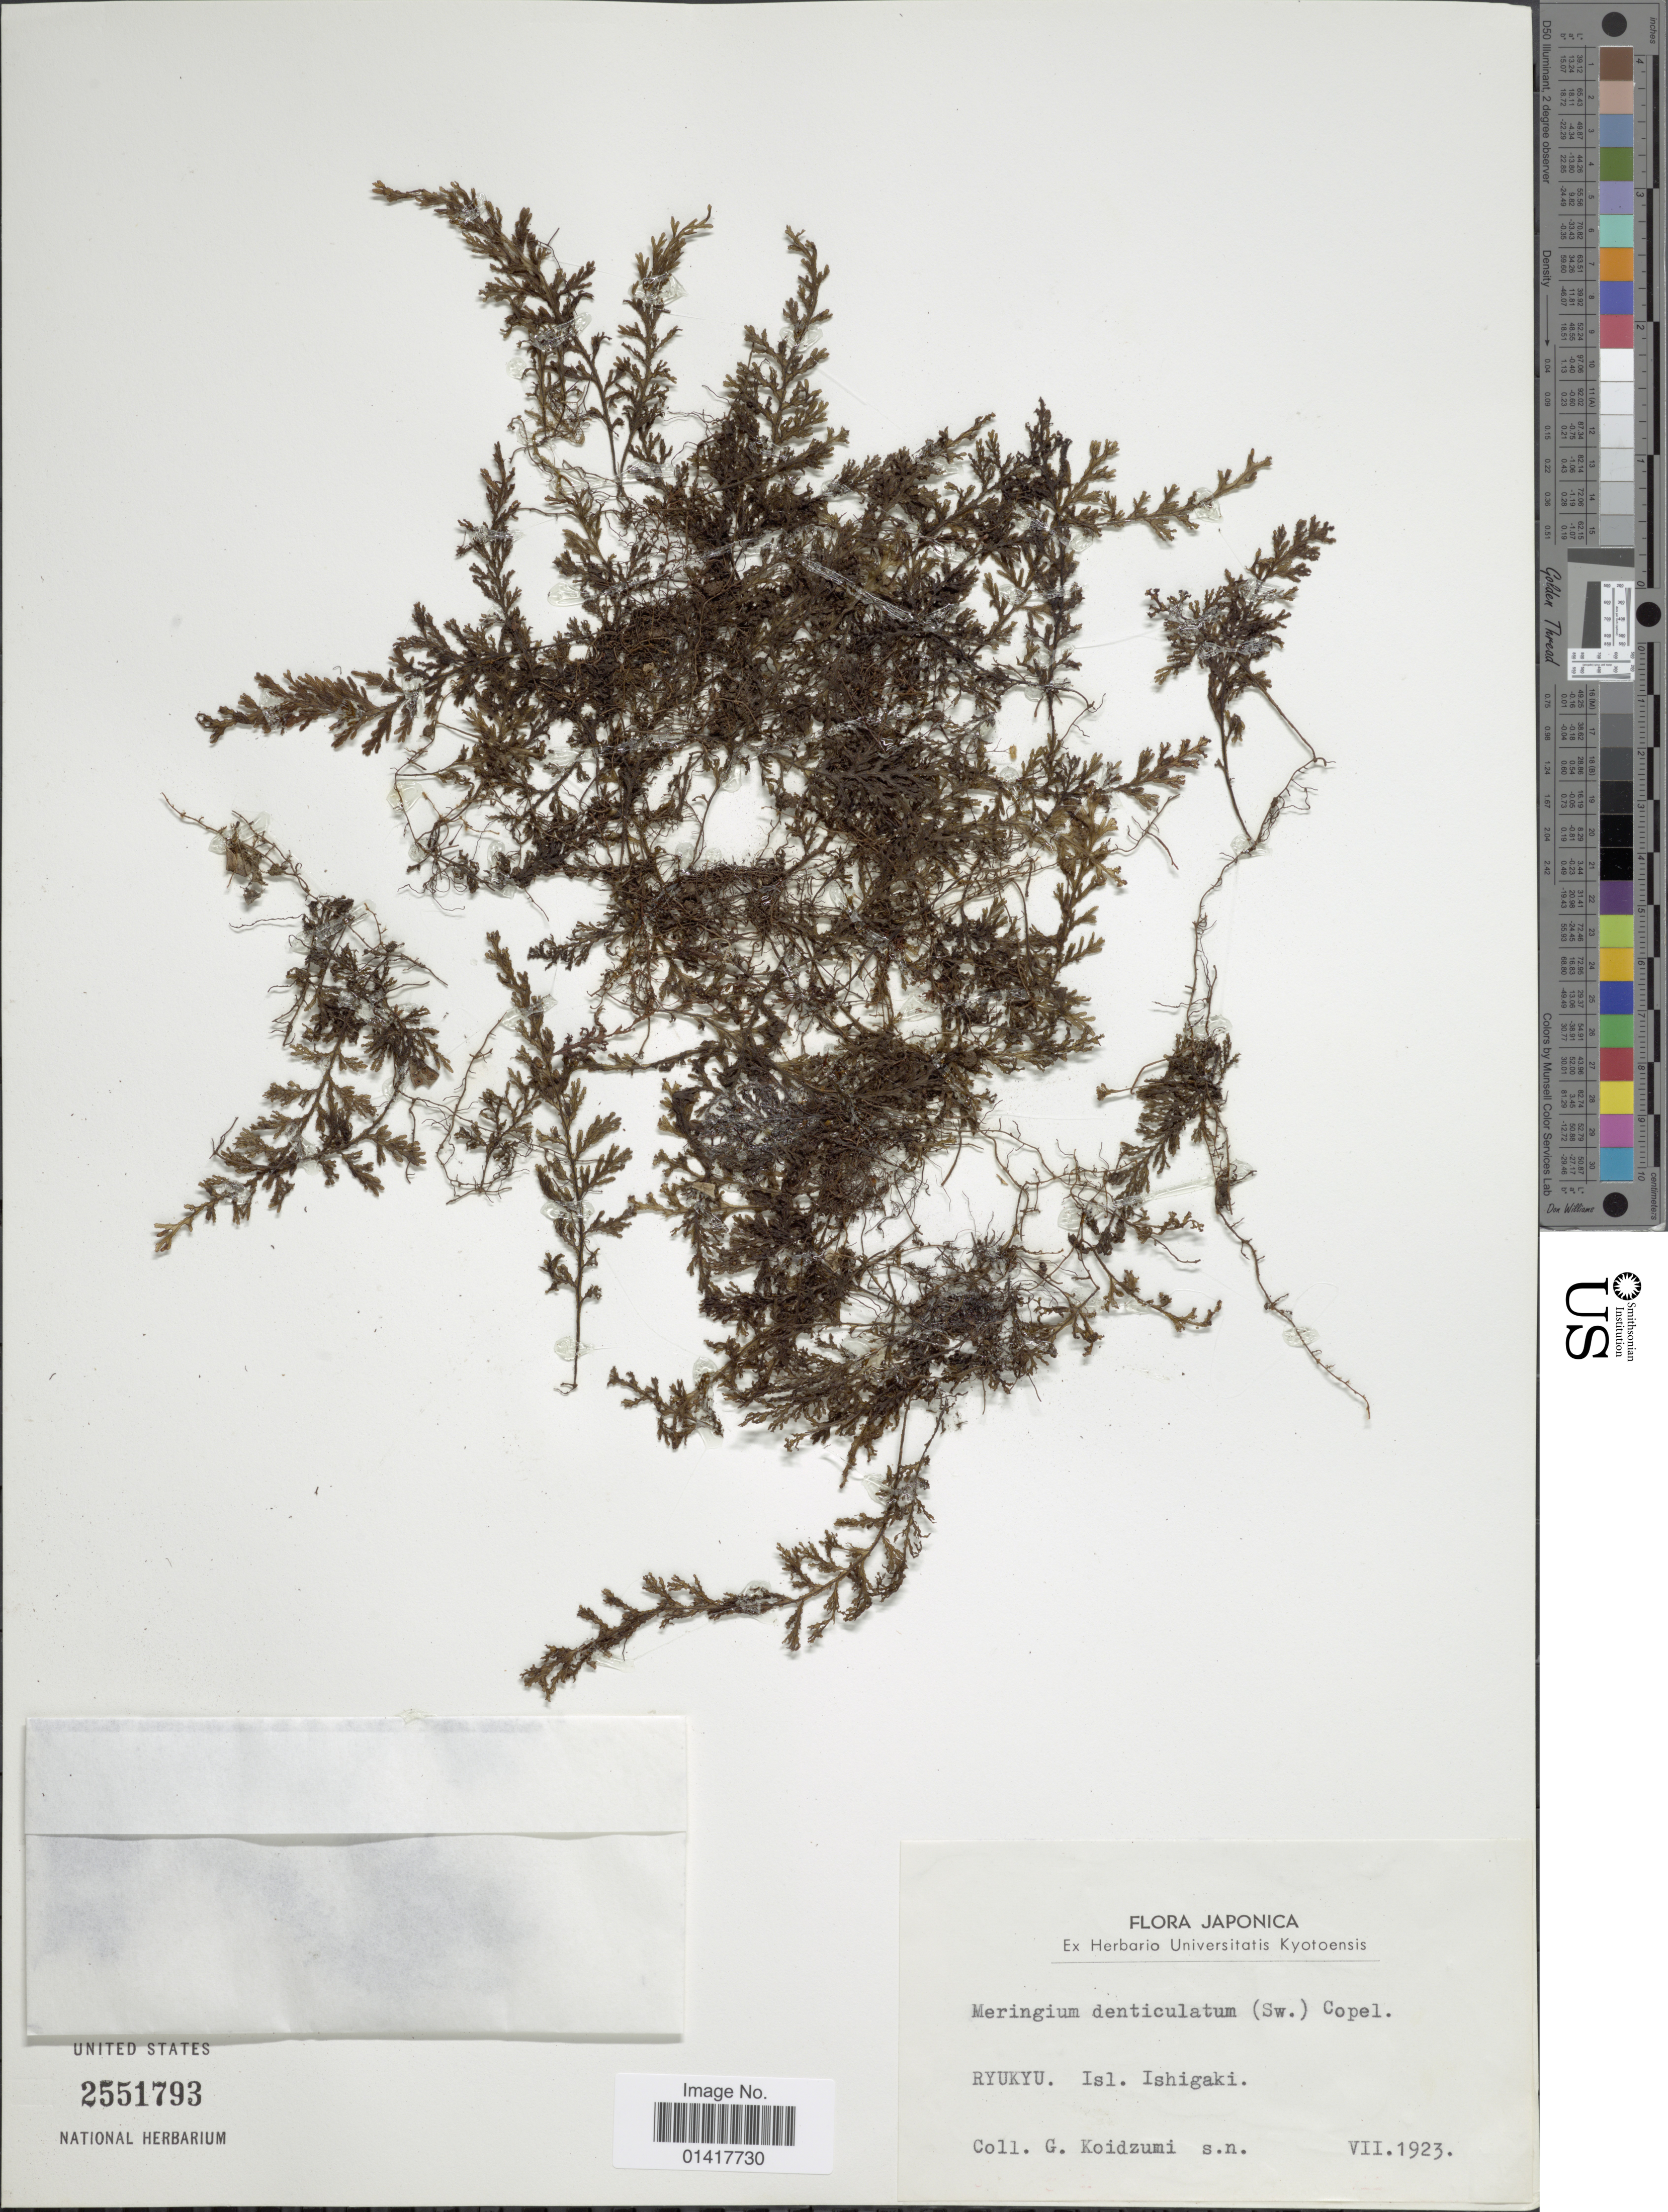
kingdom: Plantae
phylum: Tracheophyta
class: Polypodiopsida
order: Hymenophyllales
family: Hymenophyllaceae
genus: Hymenophyllum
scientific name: Hymenophyllum denticulatum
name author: Sw.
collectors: G. Koidzumi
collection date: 1923-07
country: Japan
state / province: Okinawa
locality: Ryukyu. Isl. Ishigaki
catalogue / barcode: US 2551793